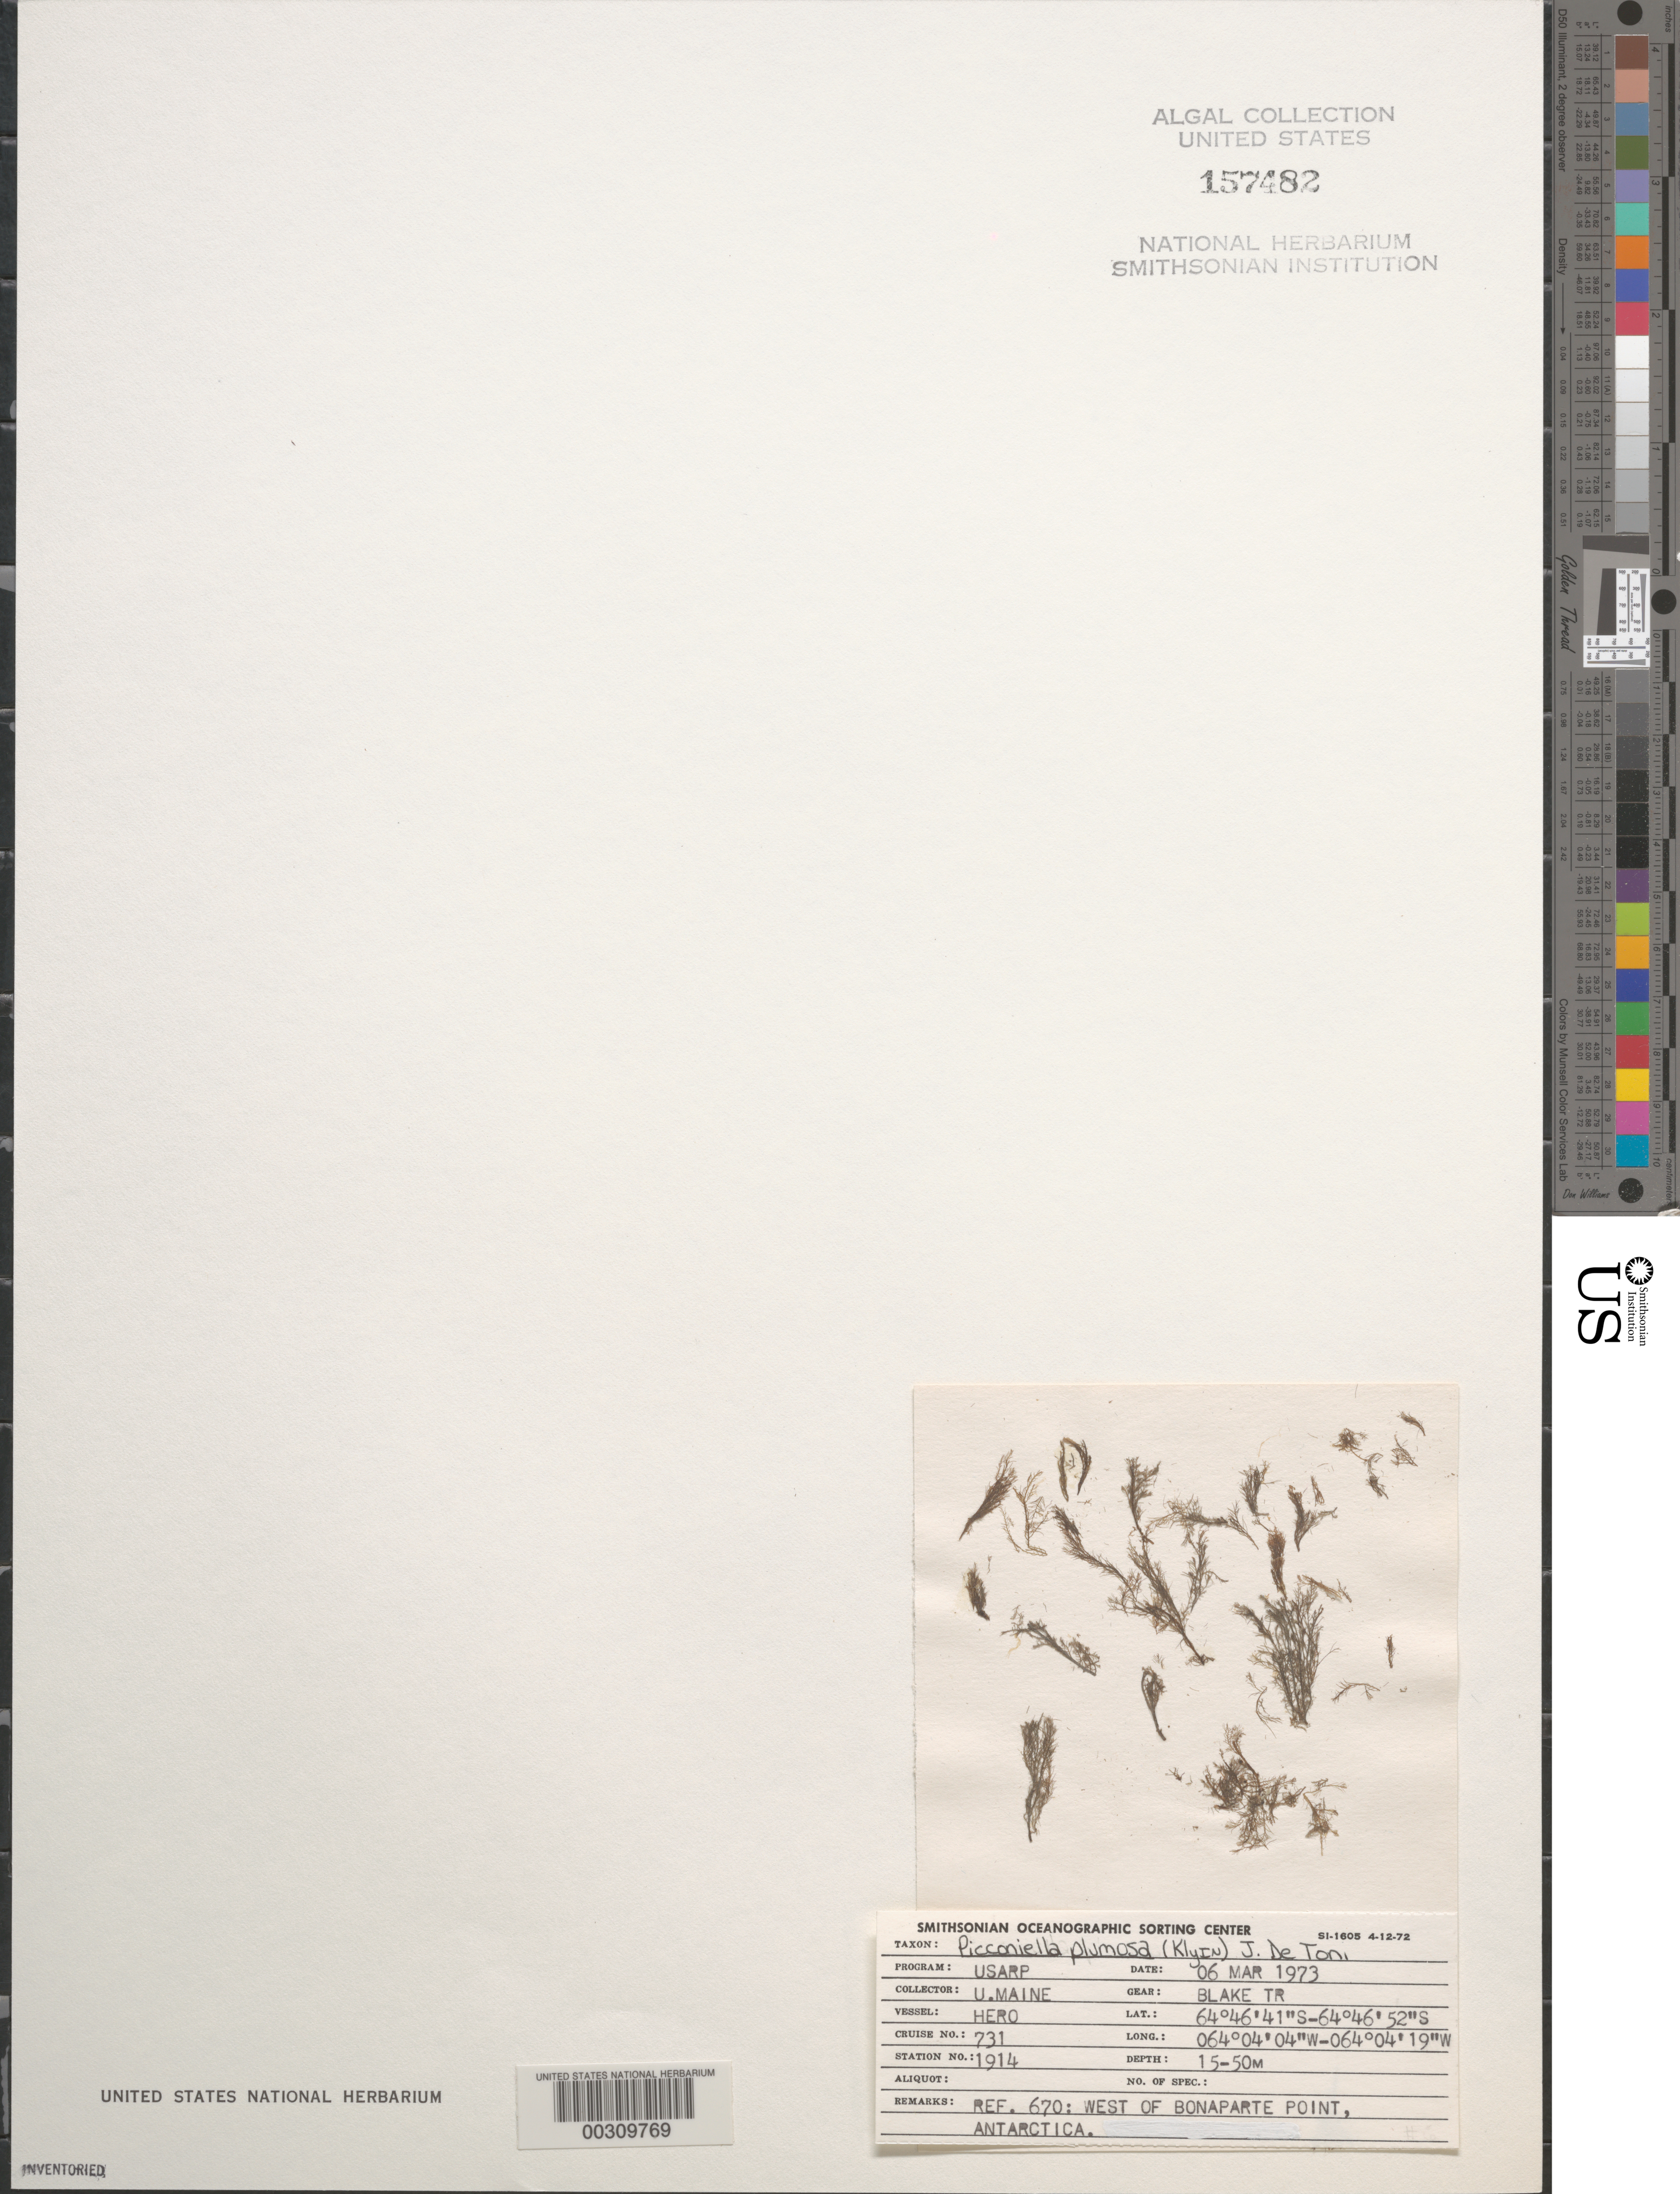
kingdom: Plantae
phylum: Rhodophyta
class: Florideophyceae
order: Ceramiales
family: Rhodomelaceae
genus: Picconiella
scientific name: Picconiella plumosa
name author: (Kylin) De Toni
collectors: University of Maine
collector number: Station 1914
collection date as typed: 06 Mar 1973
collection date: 1973-03-06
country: Antarctica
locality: West of Bonaparte Point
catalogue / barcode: US 157482